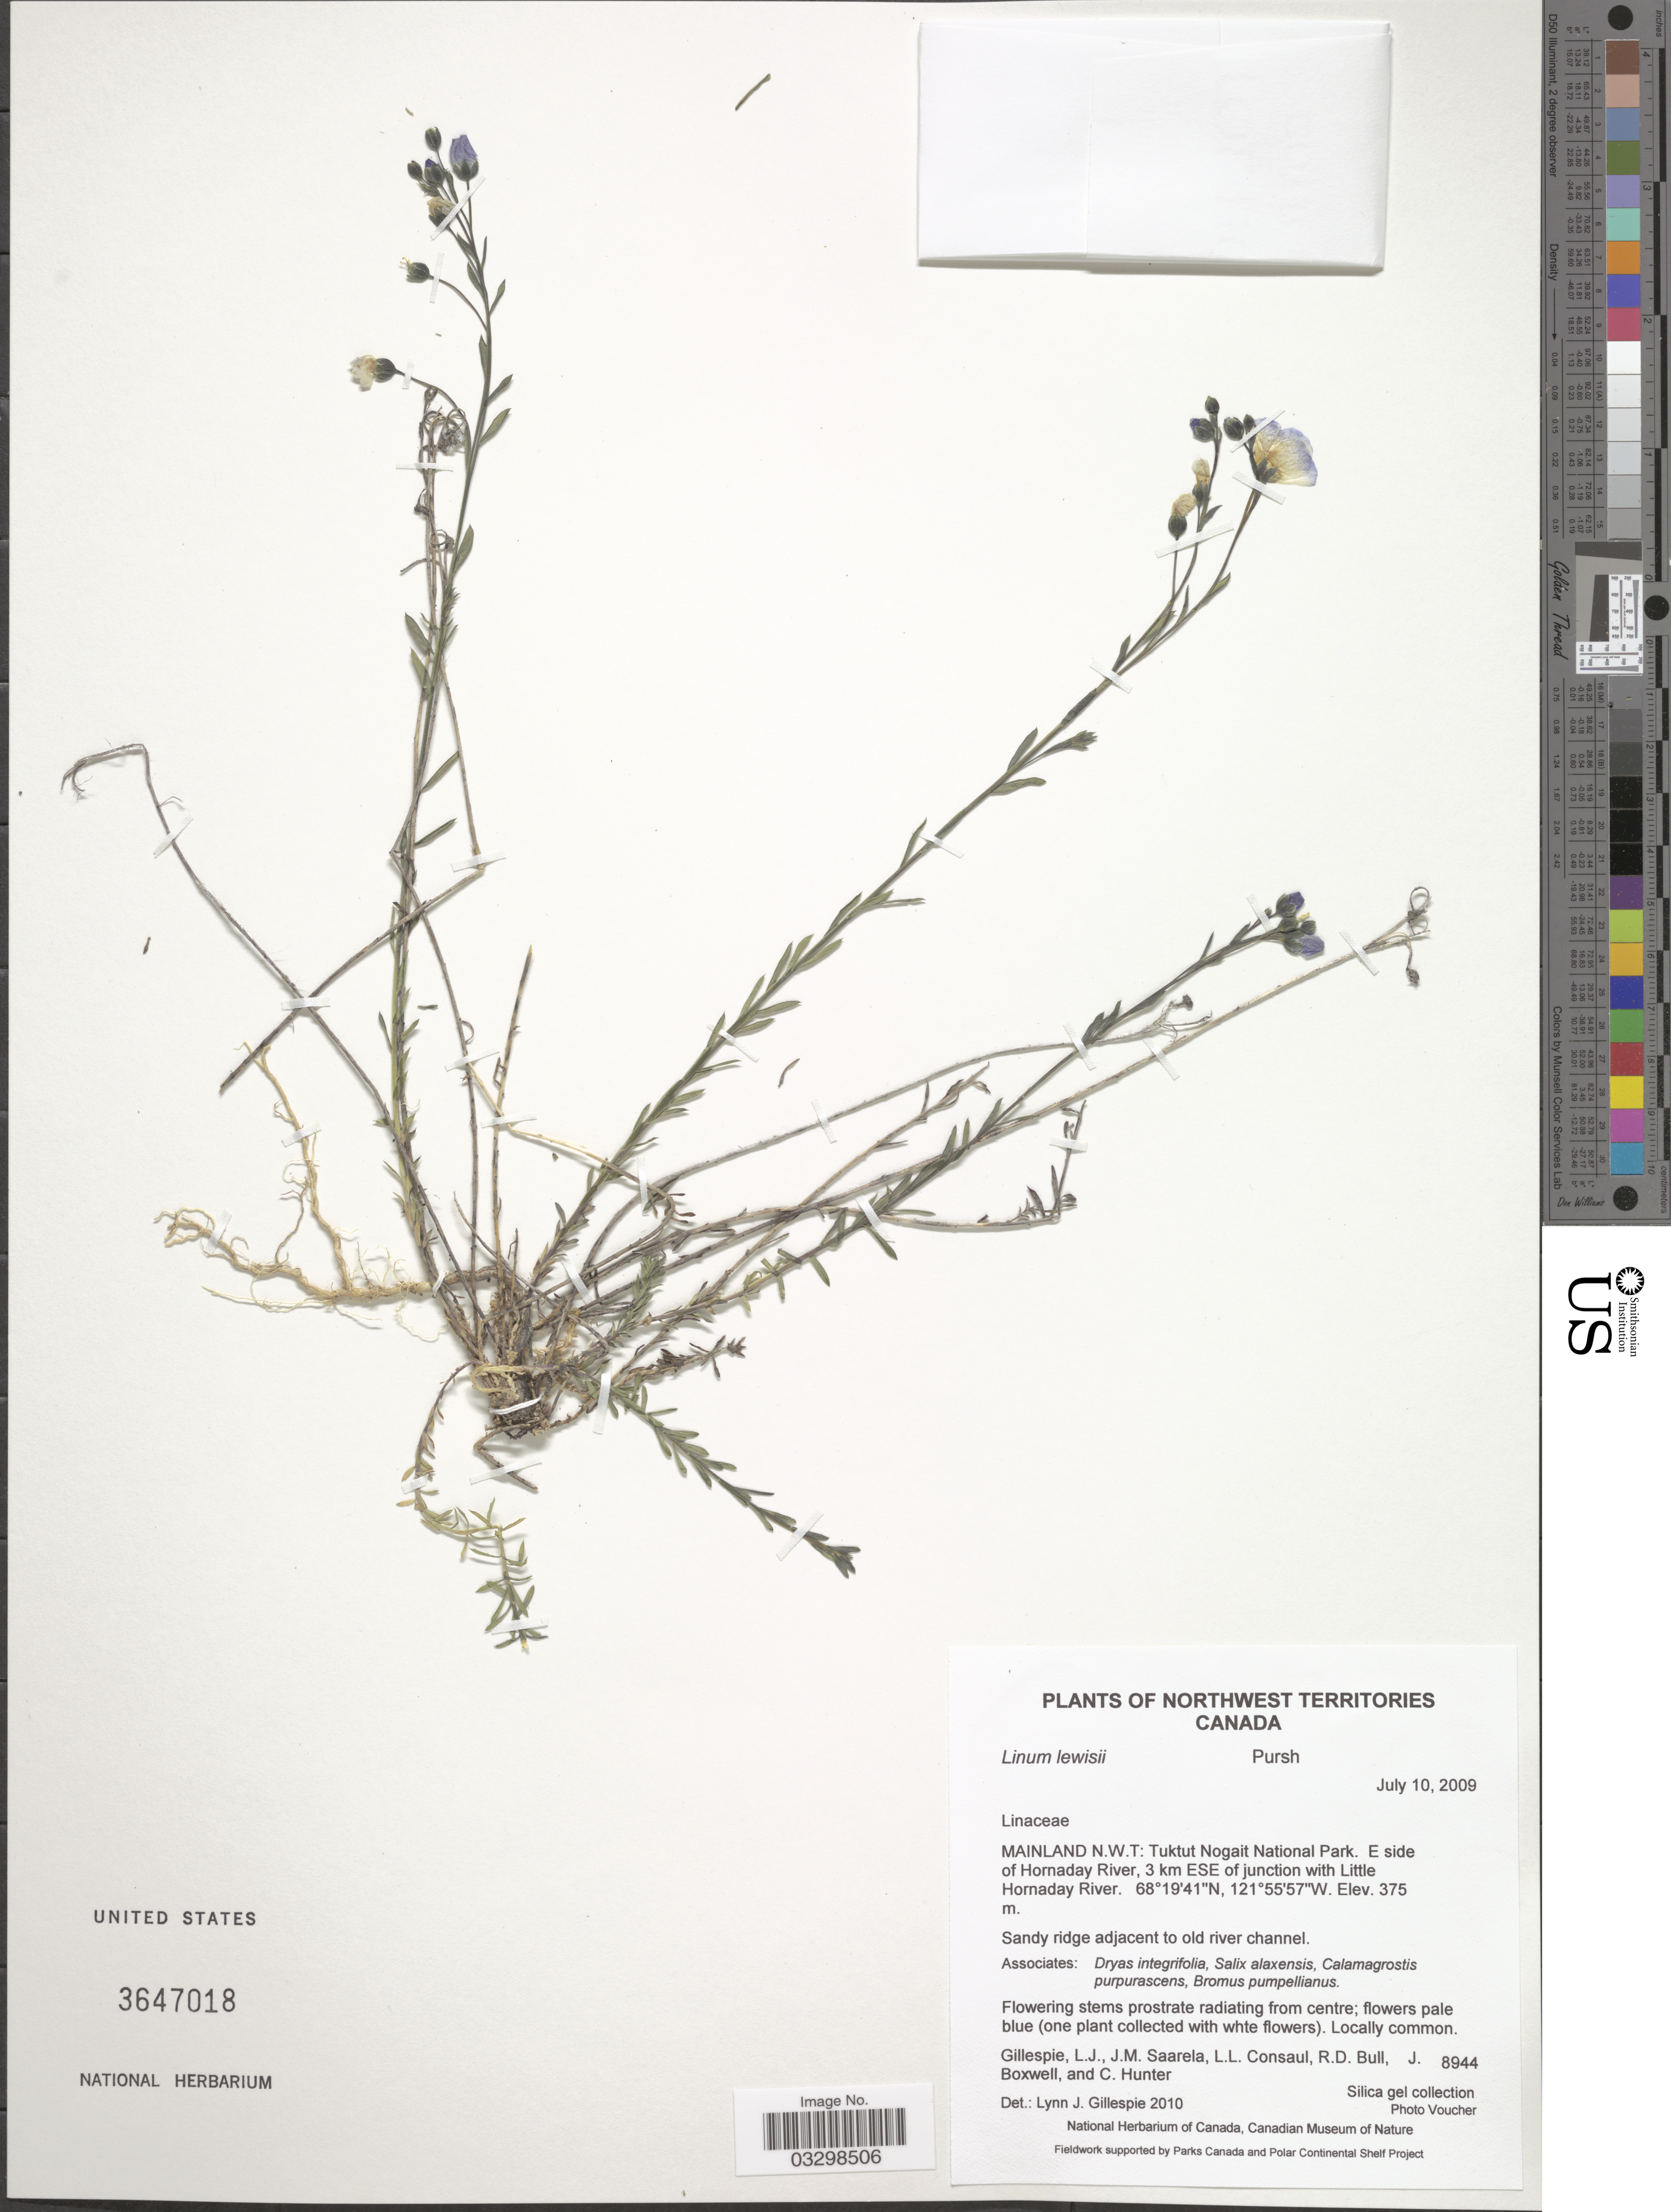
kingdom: Plantae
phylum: Tracheophyta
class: Magnoliopsida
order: Malpighiales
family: Linaceae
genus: Linum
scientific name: Linum lewisii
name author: Pursh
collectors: L. Gillespie, J. Saarela, L. Consaul, R. Bull & et al.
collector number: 8944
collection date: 2009-07-10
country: Canada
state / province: Northwest Territories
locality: Mainland N.W.T: Tuktut Nogait National Park. E side of Hornaday River, 3 km ESE of junction with Little Hornaday River.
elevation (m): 375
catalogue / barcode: US 3647018